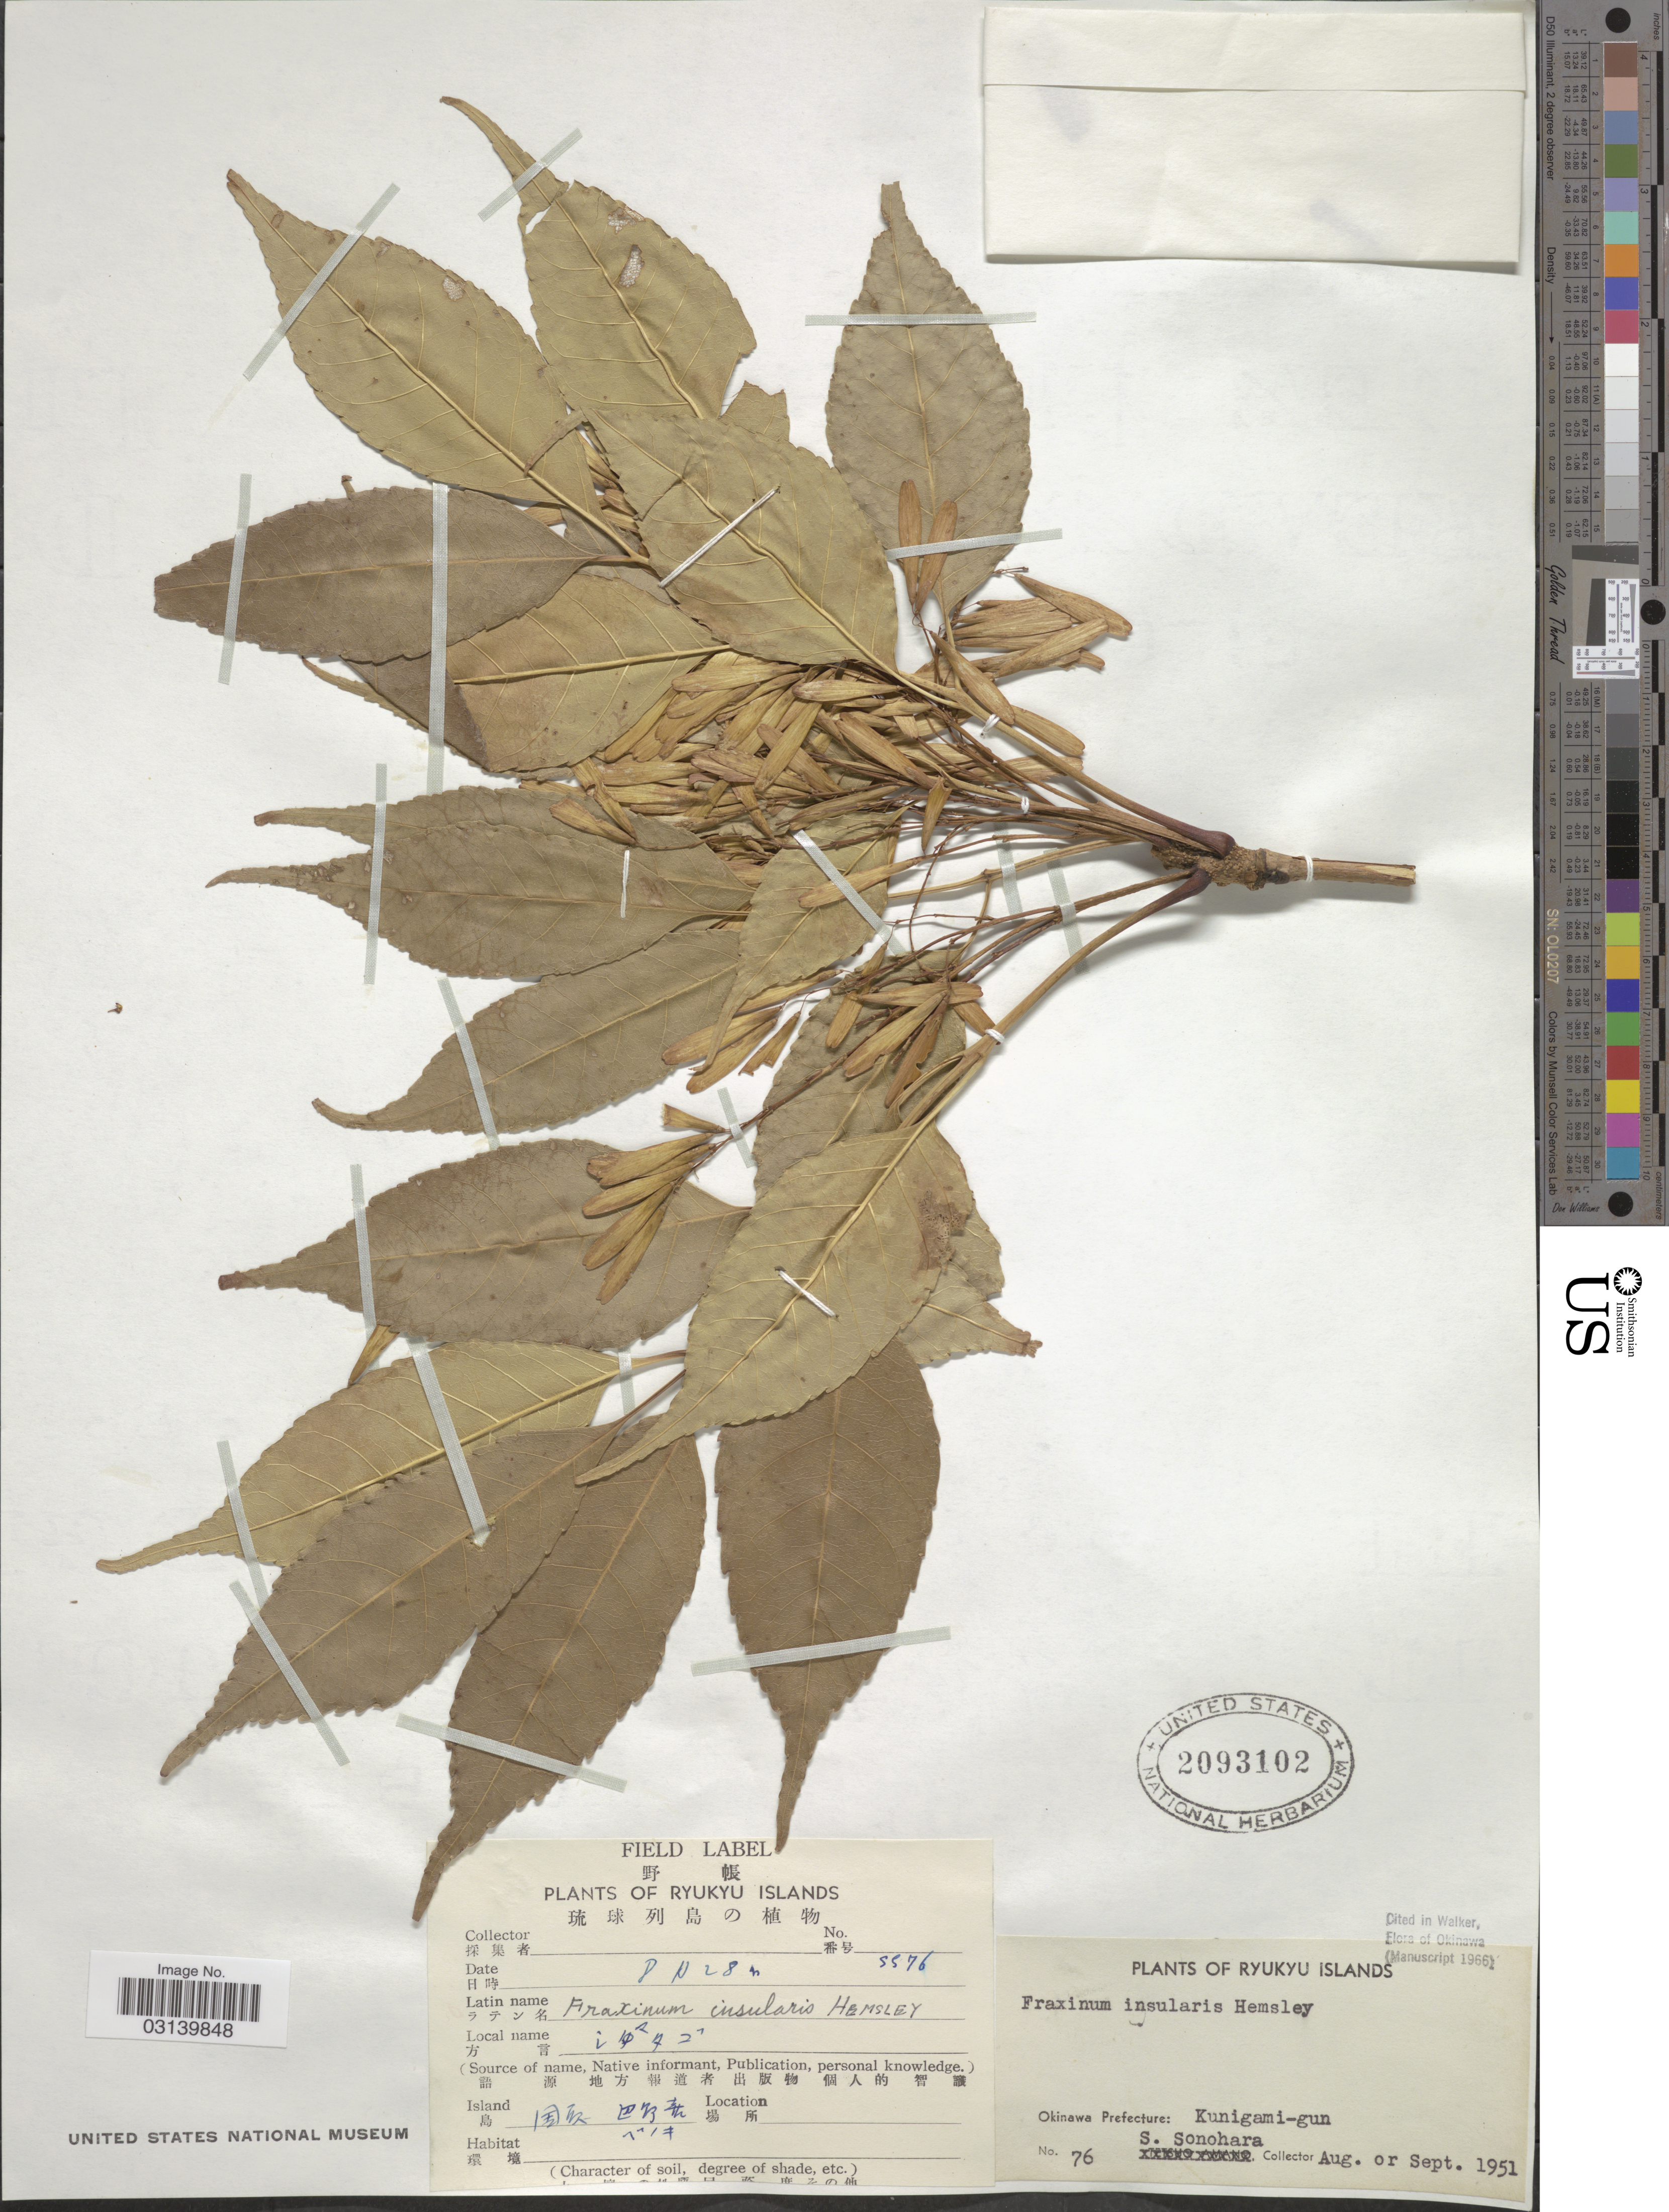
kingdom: Plantae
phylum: Tracheophyta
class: Magnoliopsida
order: Lamiales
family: Oleaceae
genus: Fraxinus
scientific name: Fraxinus insularis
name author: Hemsl.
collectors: S. Sonohara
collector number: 76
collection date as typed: Transcribed d/m/y: 8/2/28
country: Japan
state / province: Okinawa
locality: Ryukyu Islands. Okinawa Prefecture: Kunigami-gun.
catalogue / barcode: US 2093102